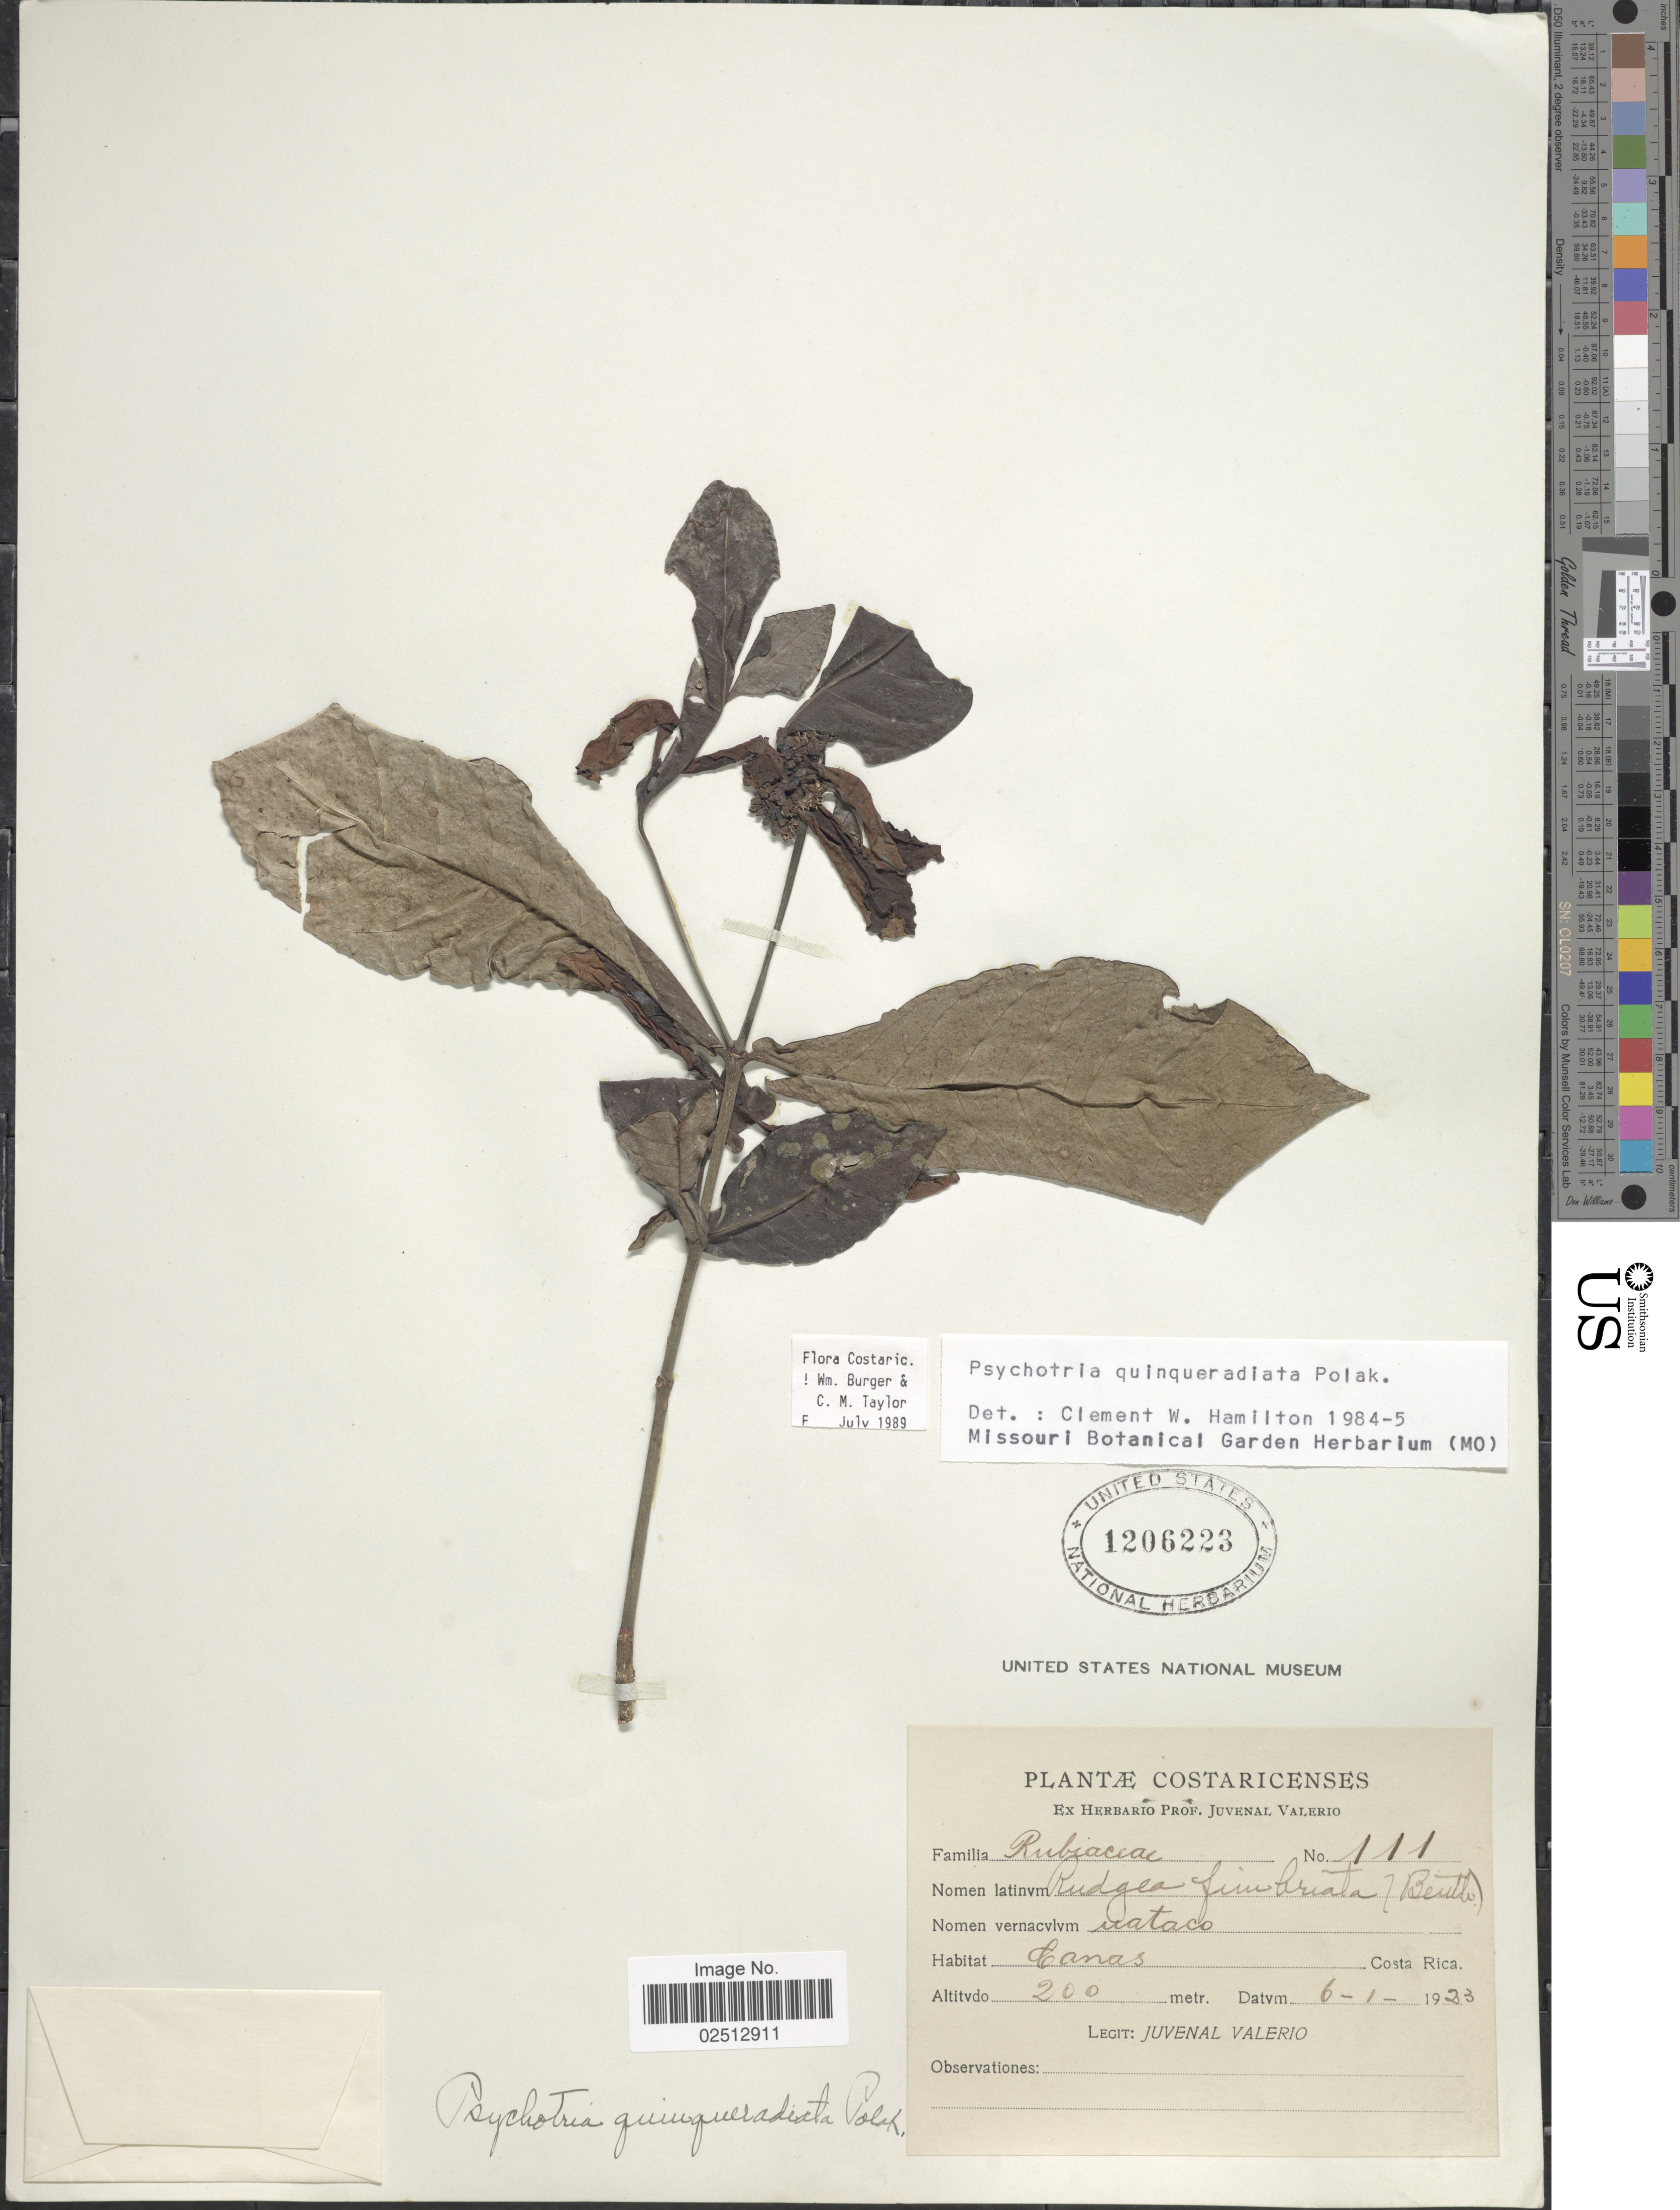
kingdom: Plantae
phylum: Tracheophyta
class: Magnoliopsida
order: Gentianales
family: Rubiaceae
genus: Psychotria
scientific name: Psychotria quinqueradiata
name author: Pol.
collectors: J. Valerio R.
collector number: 111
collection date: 1923-01-06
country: Costa Rica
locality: Canas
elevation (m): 200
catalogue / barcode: US 1206223